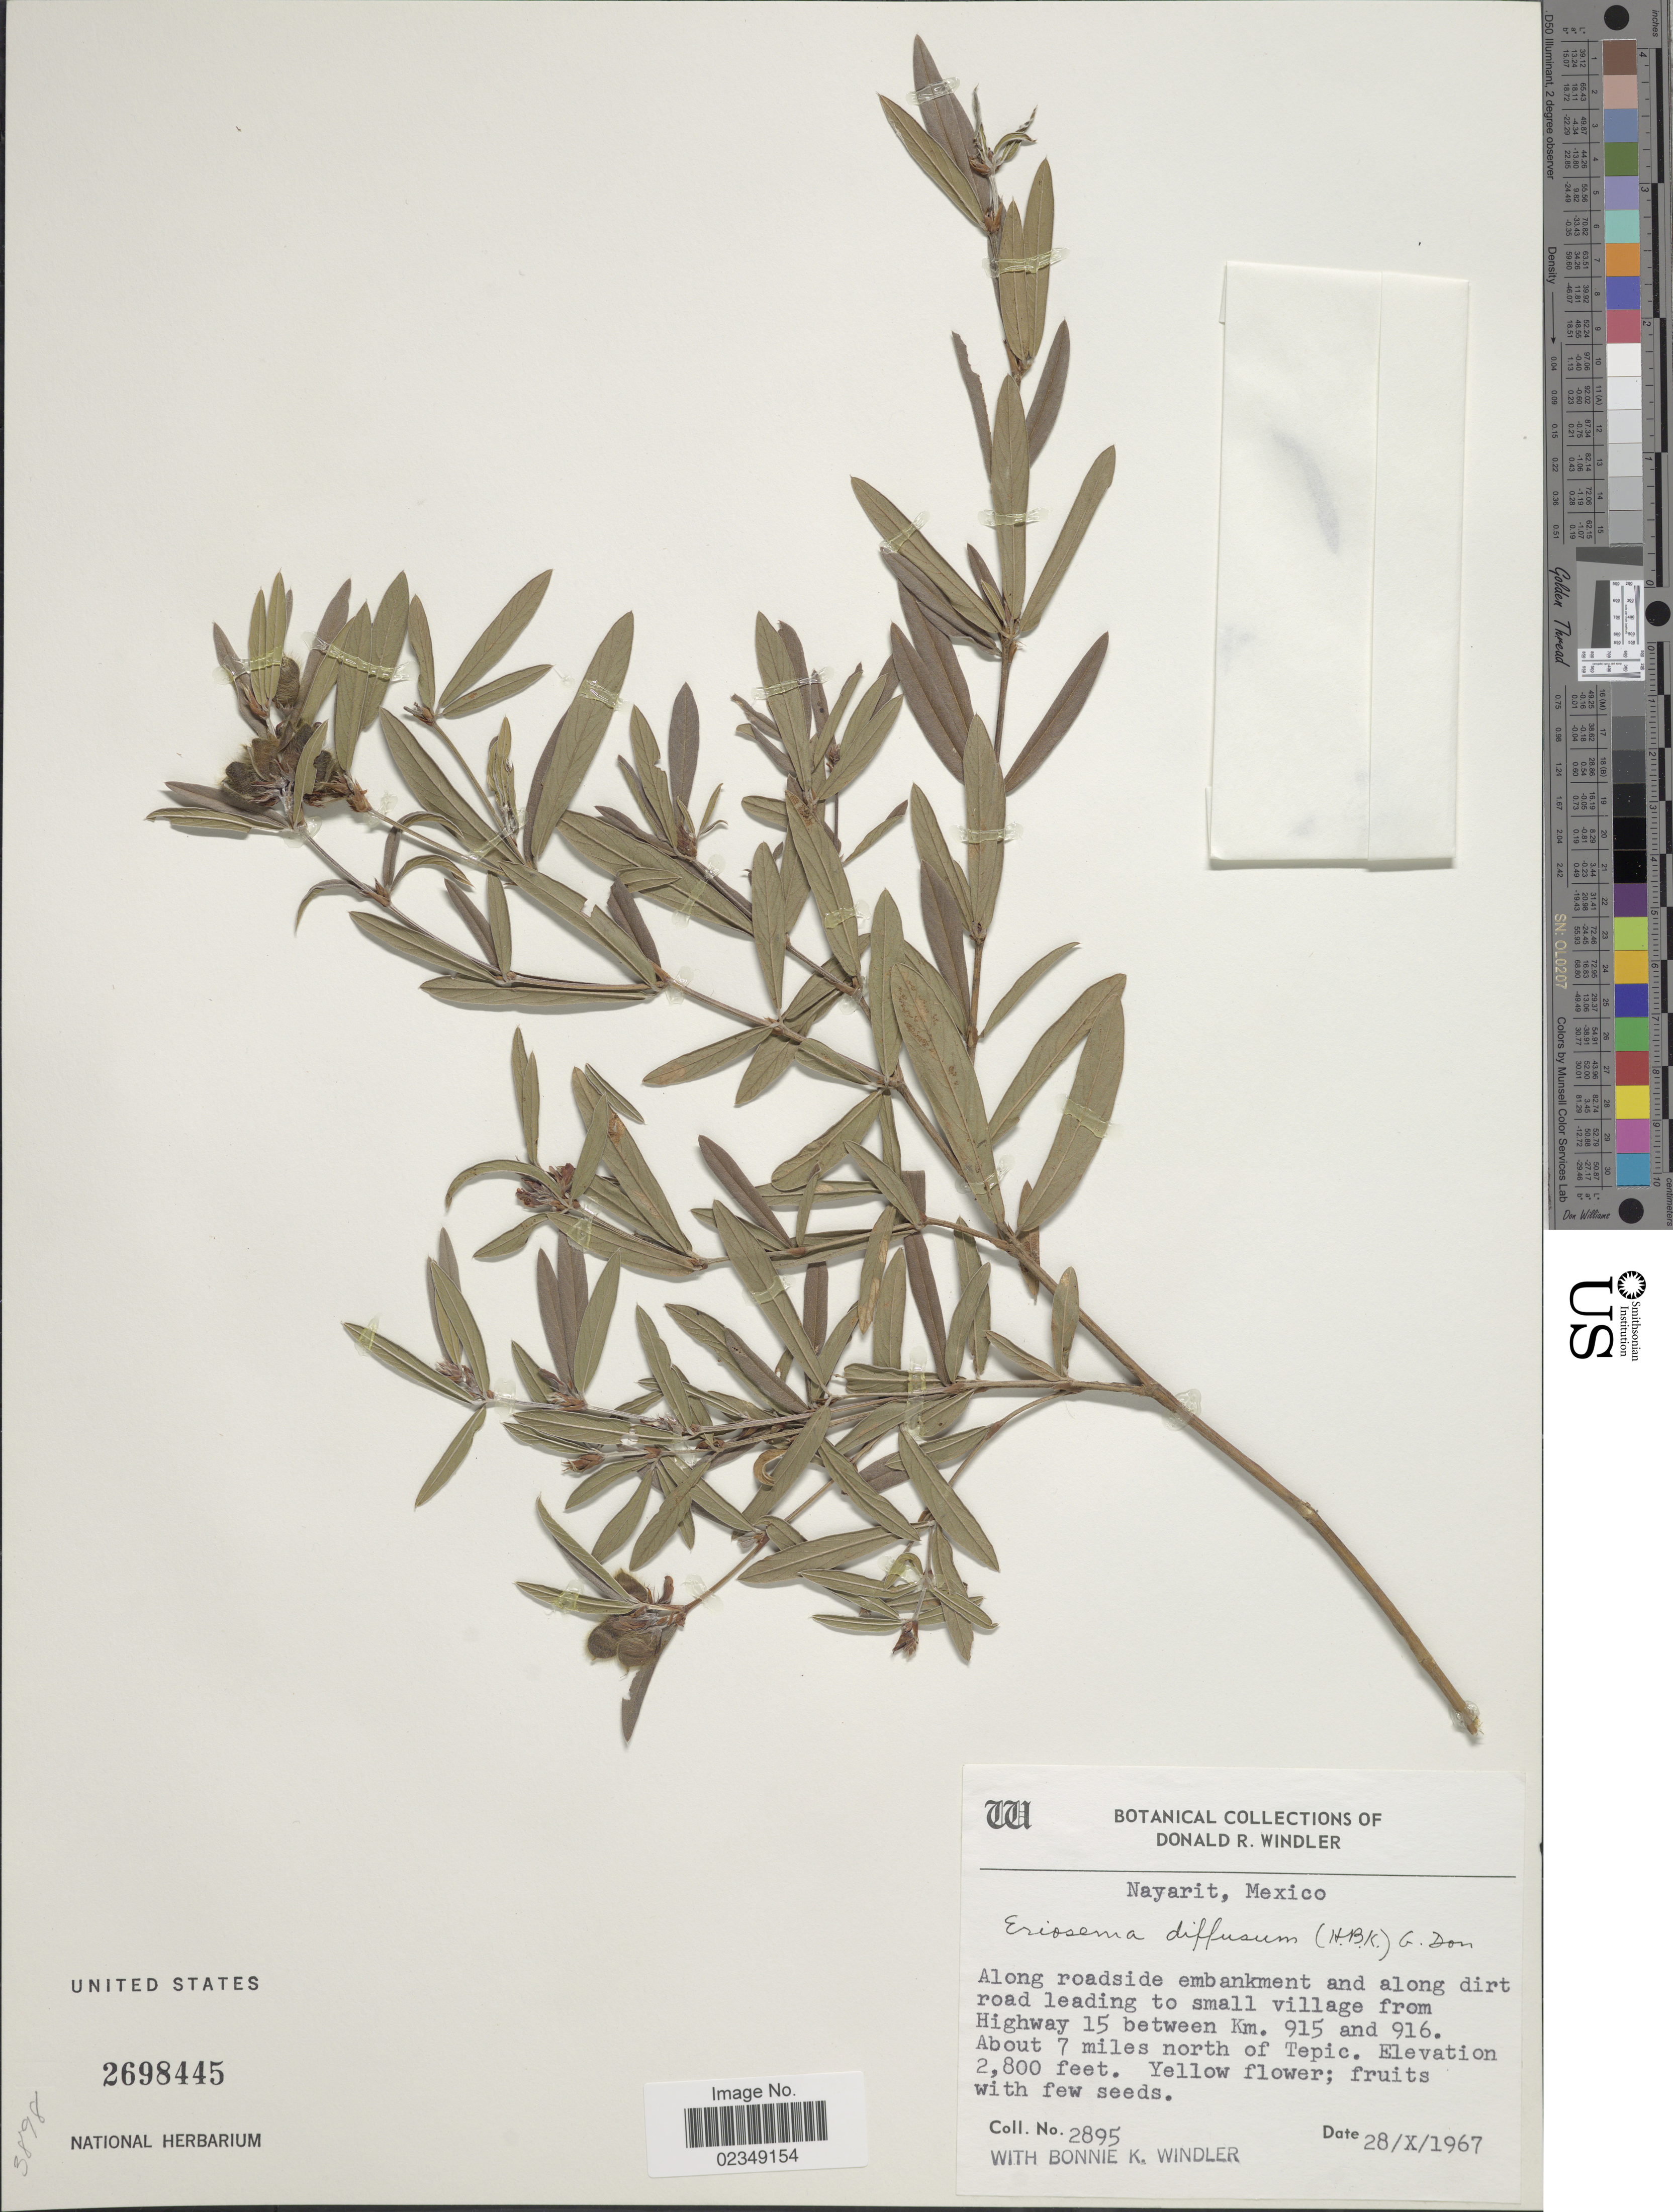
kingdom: Plantae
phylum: Tracheophyta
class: Magnoliopsida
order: Fabales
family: Fabaceae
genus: Eriosema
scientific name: Eriosema diffusum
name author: (Kunth) G. Don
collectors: Windler, B. K.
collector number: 2895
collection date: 1967-10-28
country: Mexico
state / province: Nayarit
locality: Along roadside embankment and along dirt road leading to small village from Highway 15 between Km. 915 and 916. About 7 miles north of Tepic.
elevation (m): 853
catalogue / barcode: US 2698445